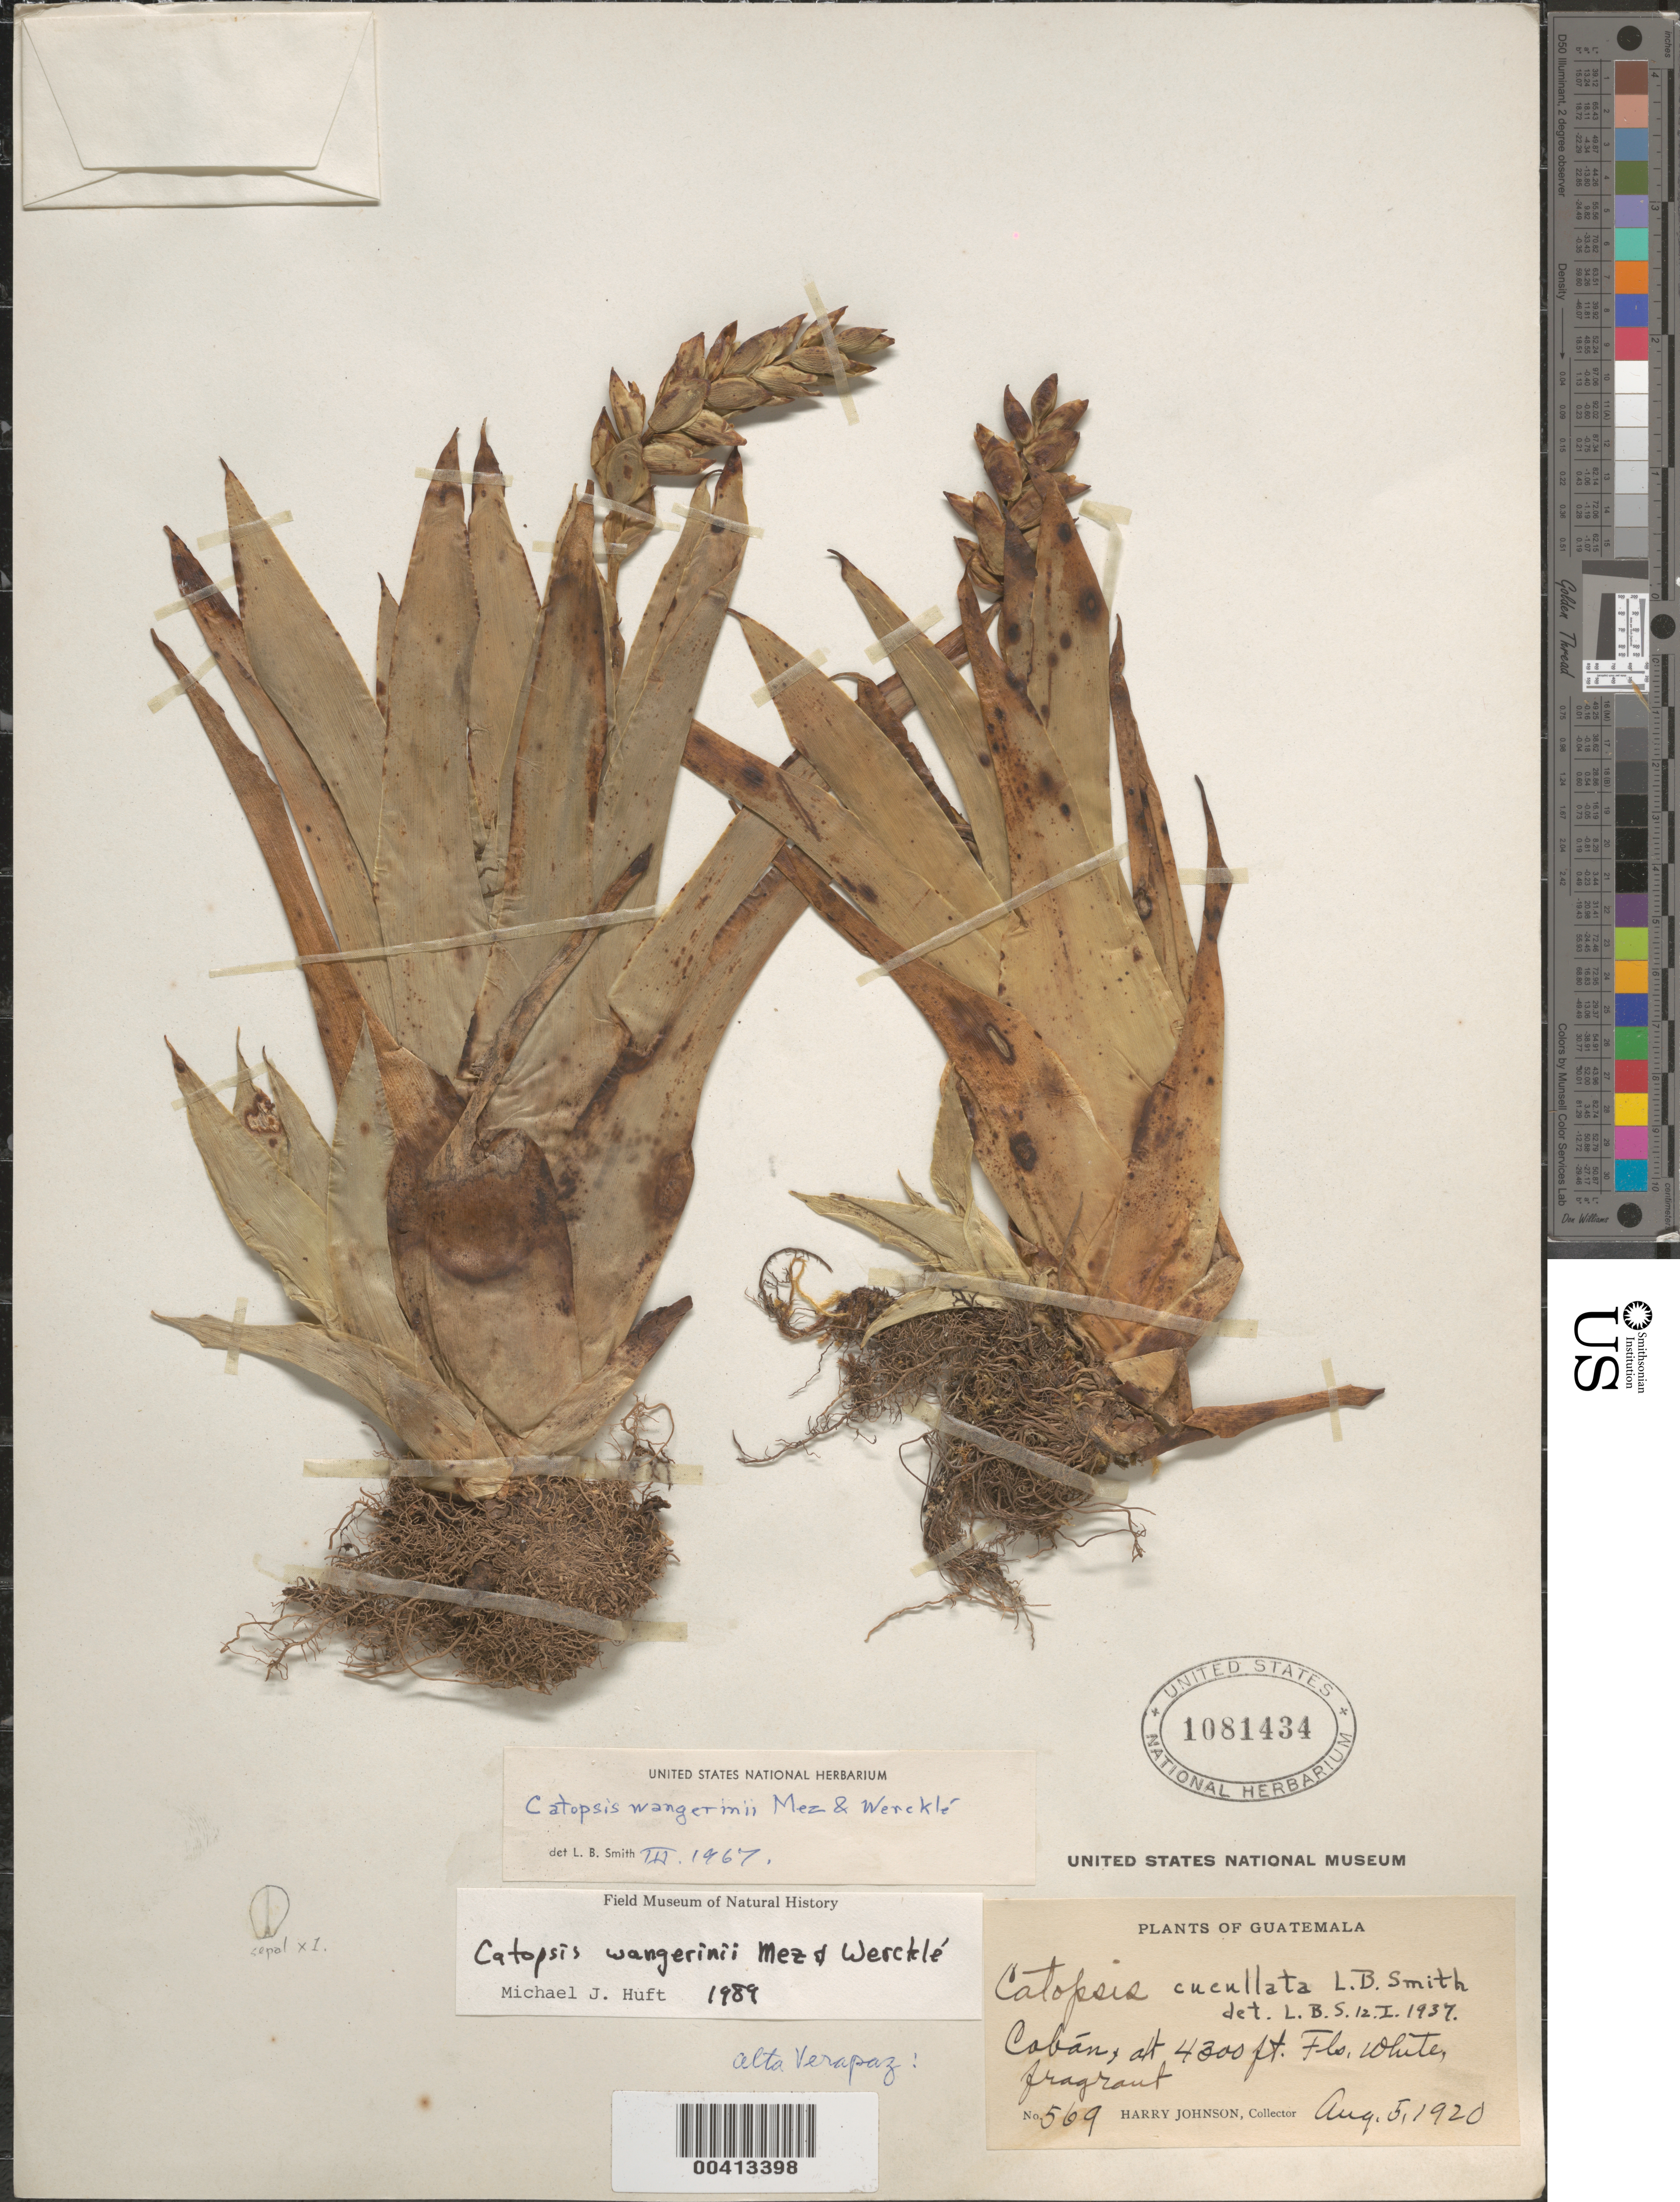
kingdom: Plantae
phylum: Tracheophyta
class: Liliopsida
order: Poales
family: Bromeliaceae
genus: Catopsis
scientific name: Catopsis wangerinii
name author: Mez & Wercklé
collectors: H. Johnson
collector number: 569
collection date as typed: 05 Aug 1920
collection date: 1920-08-05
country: Guatemala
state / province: Alta Verapaz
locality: Cobán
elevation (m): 1311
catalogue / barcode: US 1081434